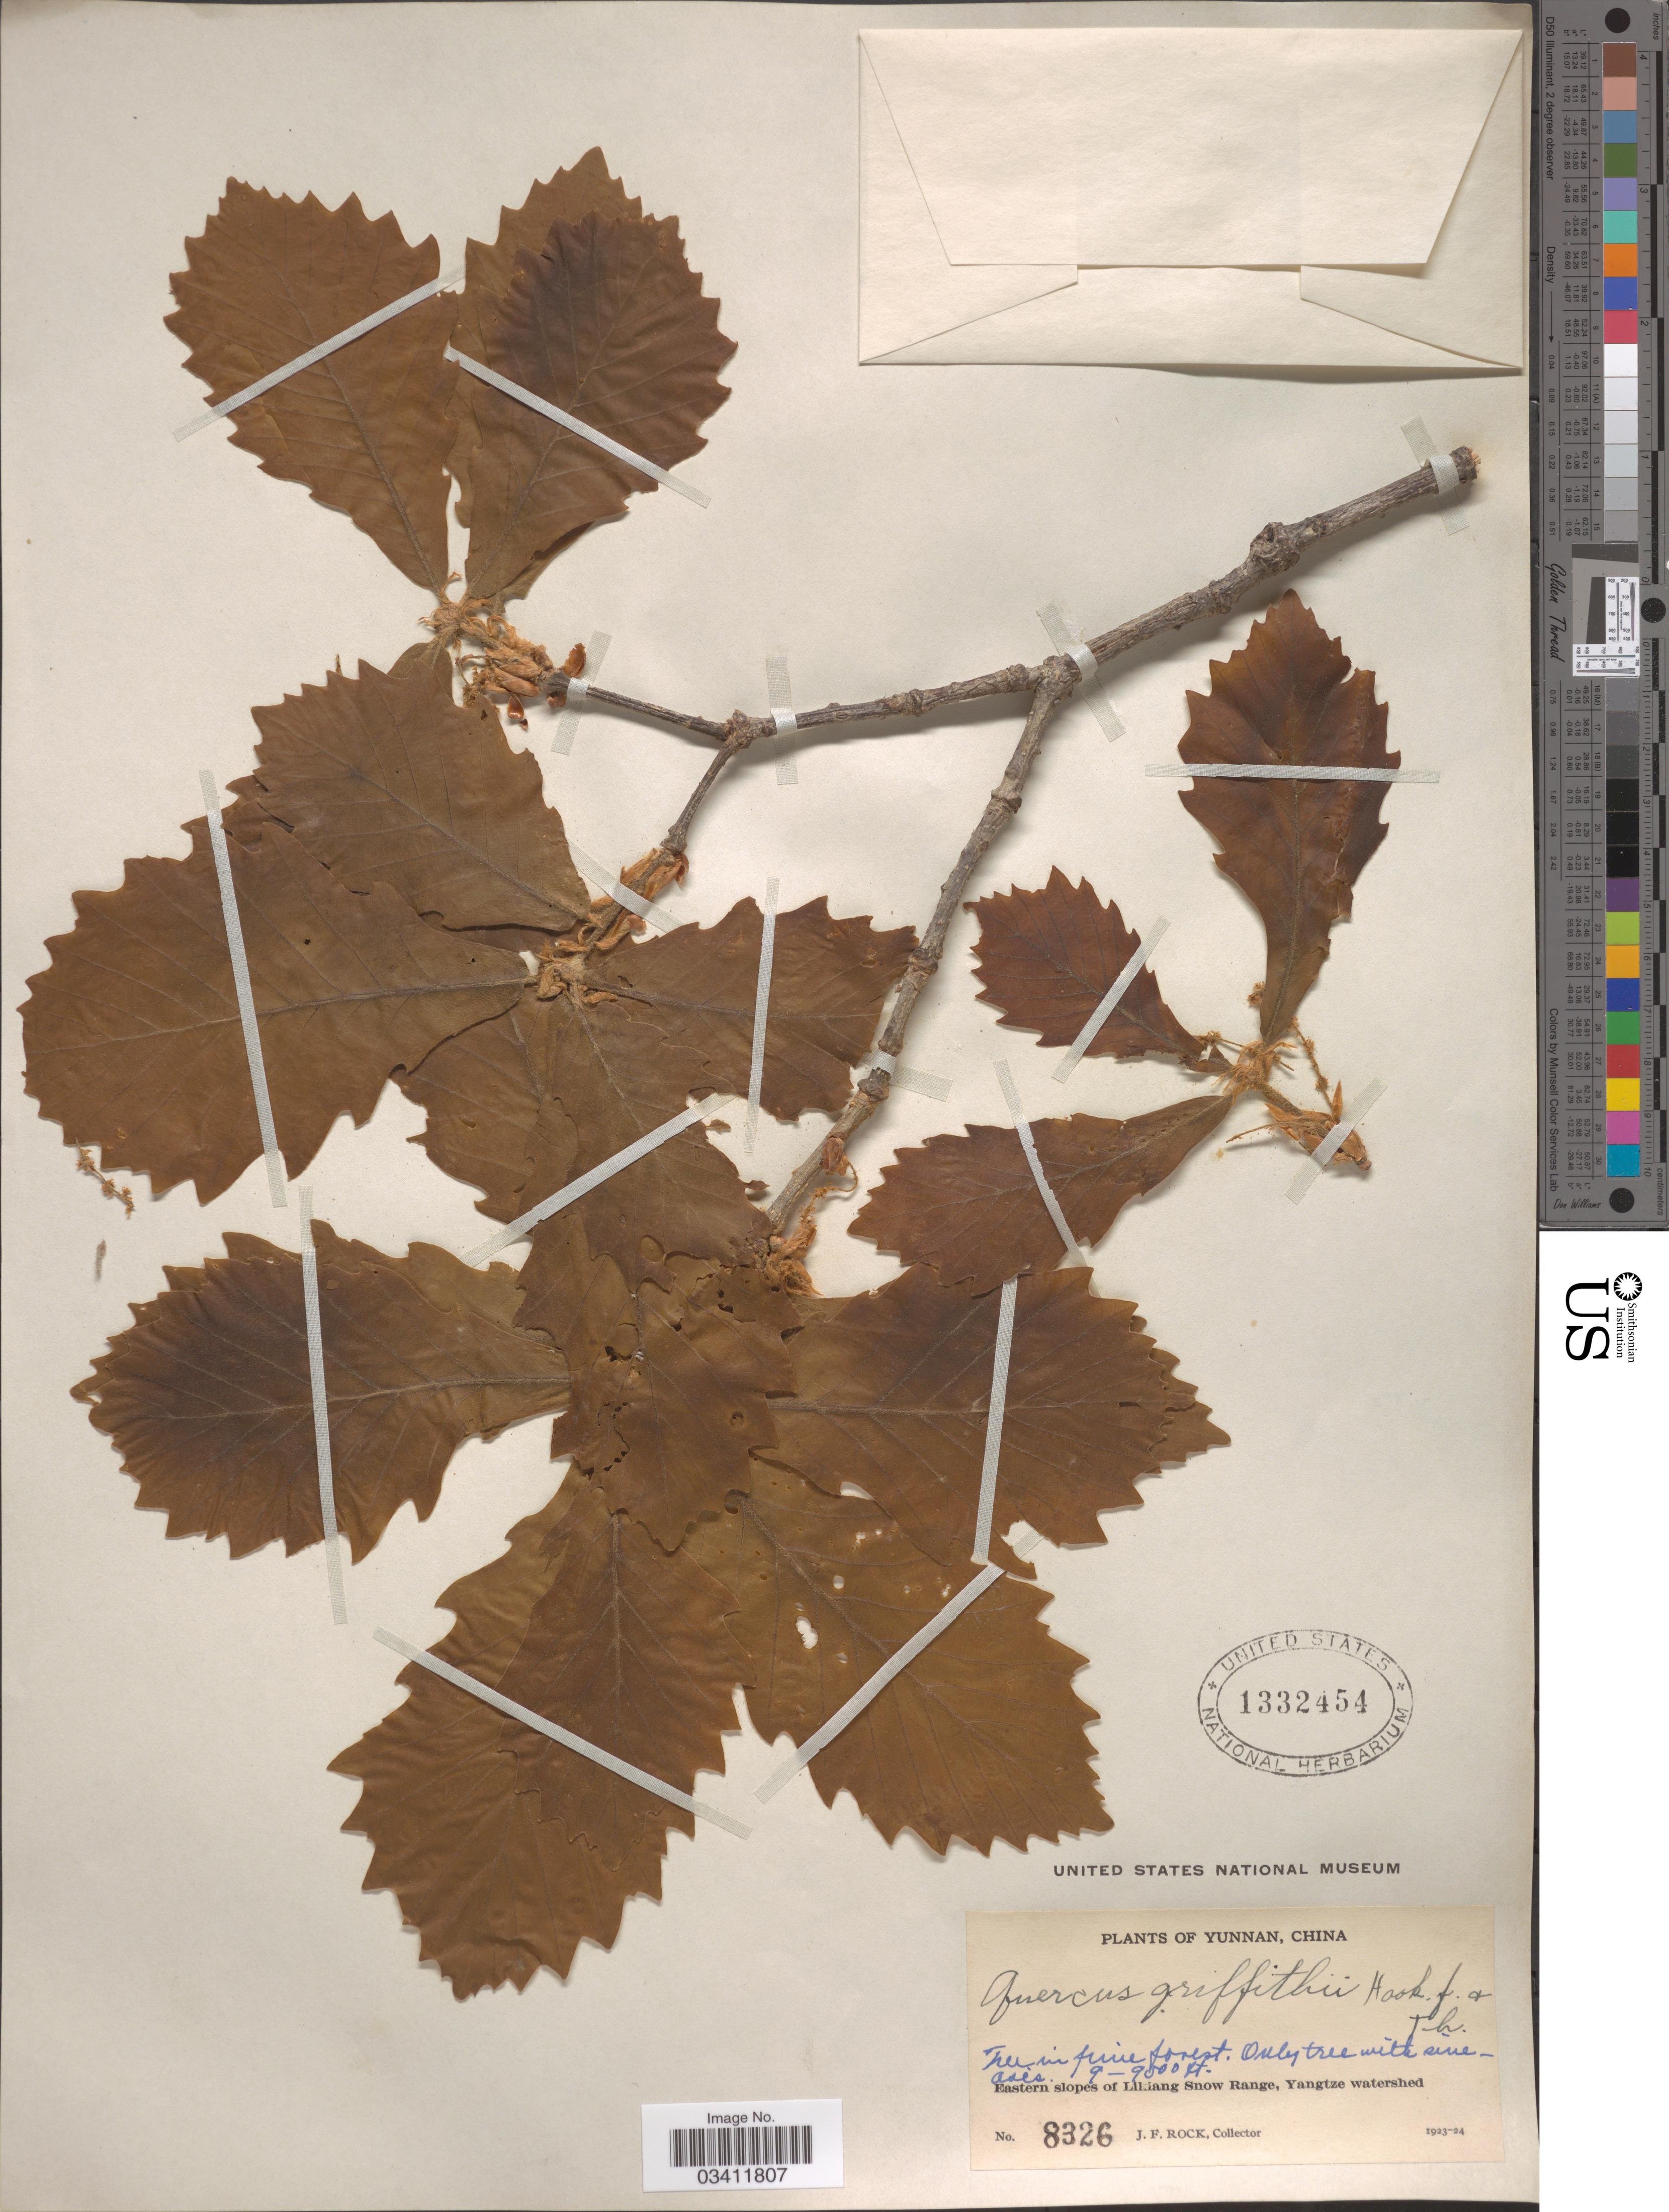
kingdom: Plantae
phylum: Tracheophyta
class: Magnoliopsida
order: Fagales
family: Fagaceae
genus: Quercus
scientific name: Quercus griffithii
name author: Hook. f. & Thomson ex Miq.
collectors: J. Rock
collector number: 8326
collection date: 1923/1924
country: China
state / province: Yunnan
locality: Eastern slopes of Likiang Snow Range, Yangtze watershed.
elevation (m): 2743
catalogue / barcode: US 1332454